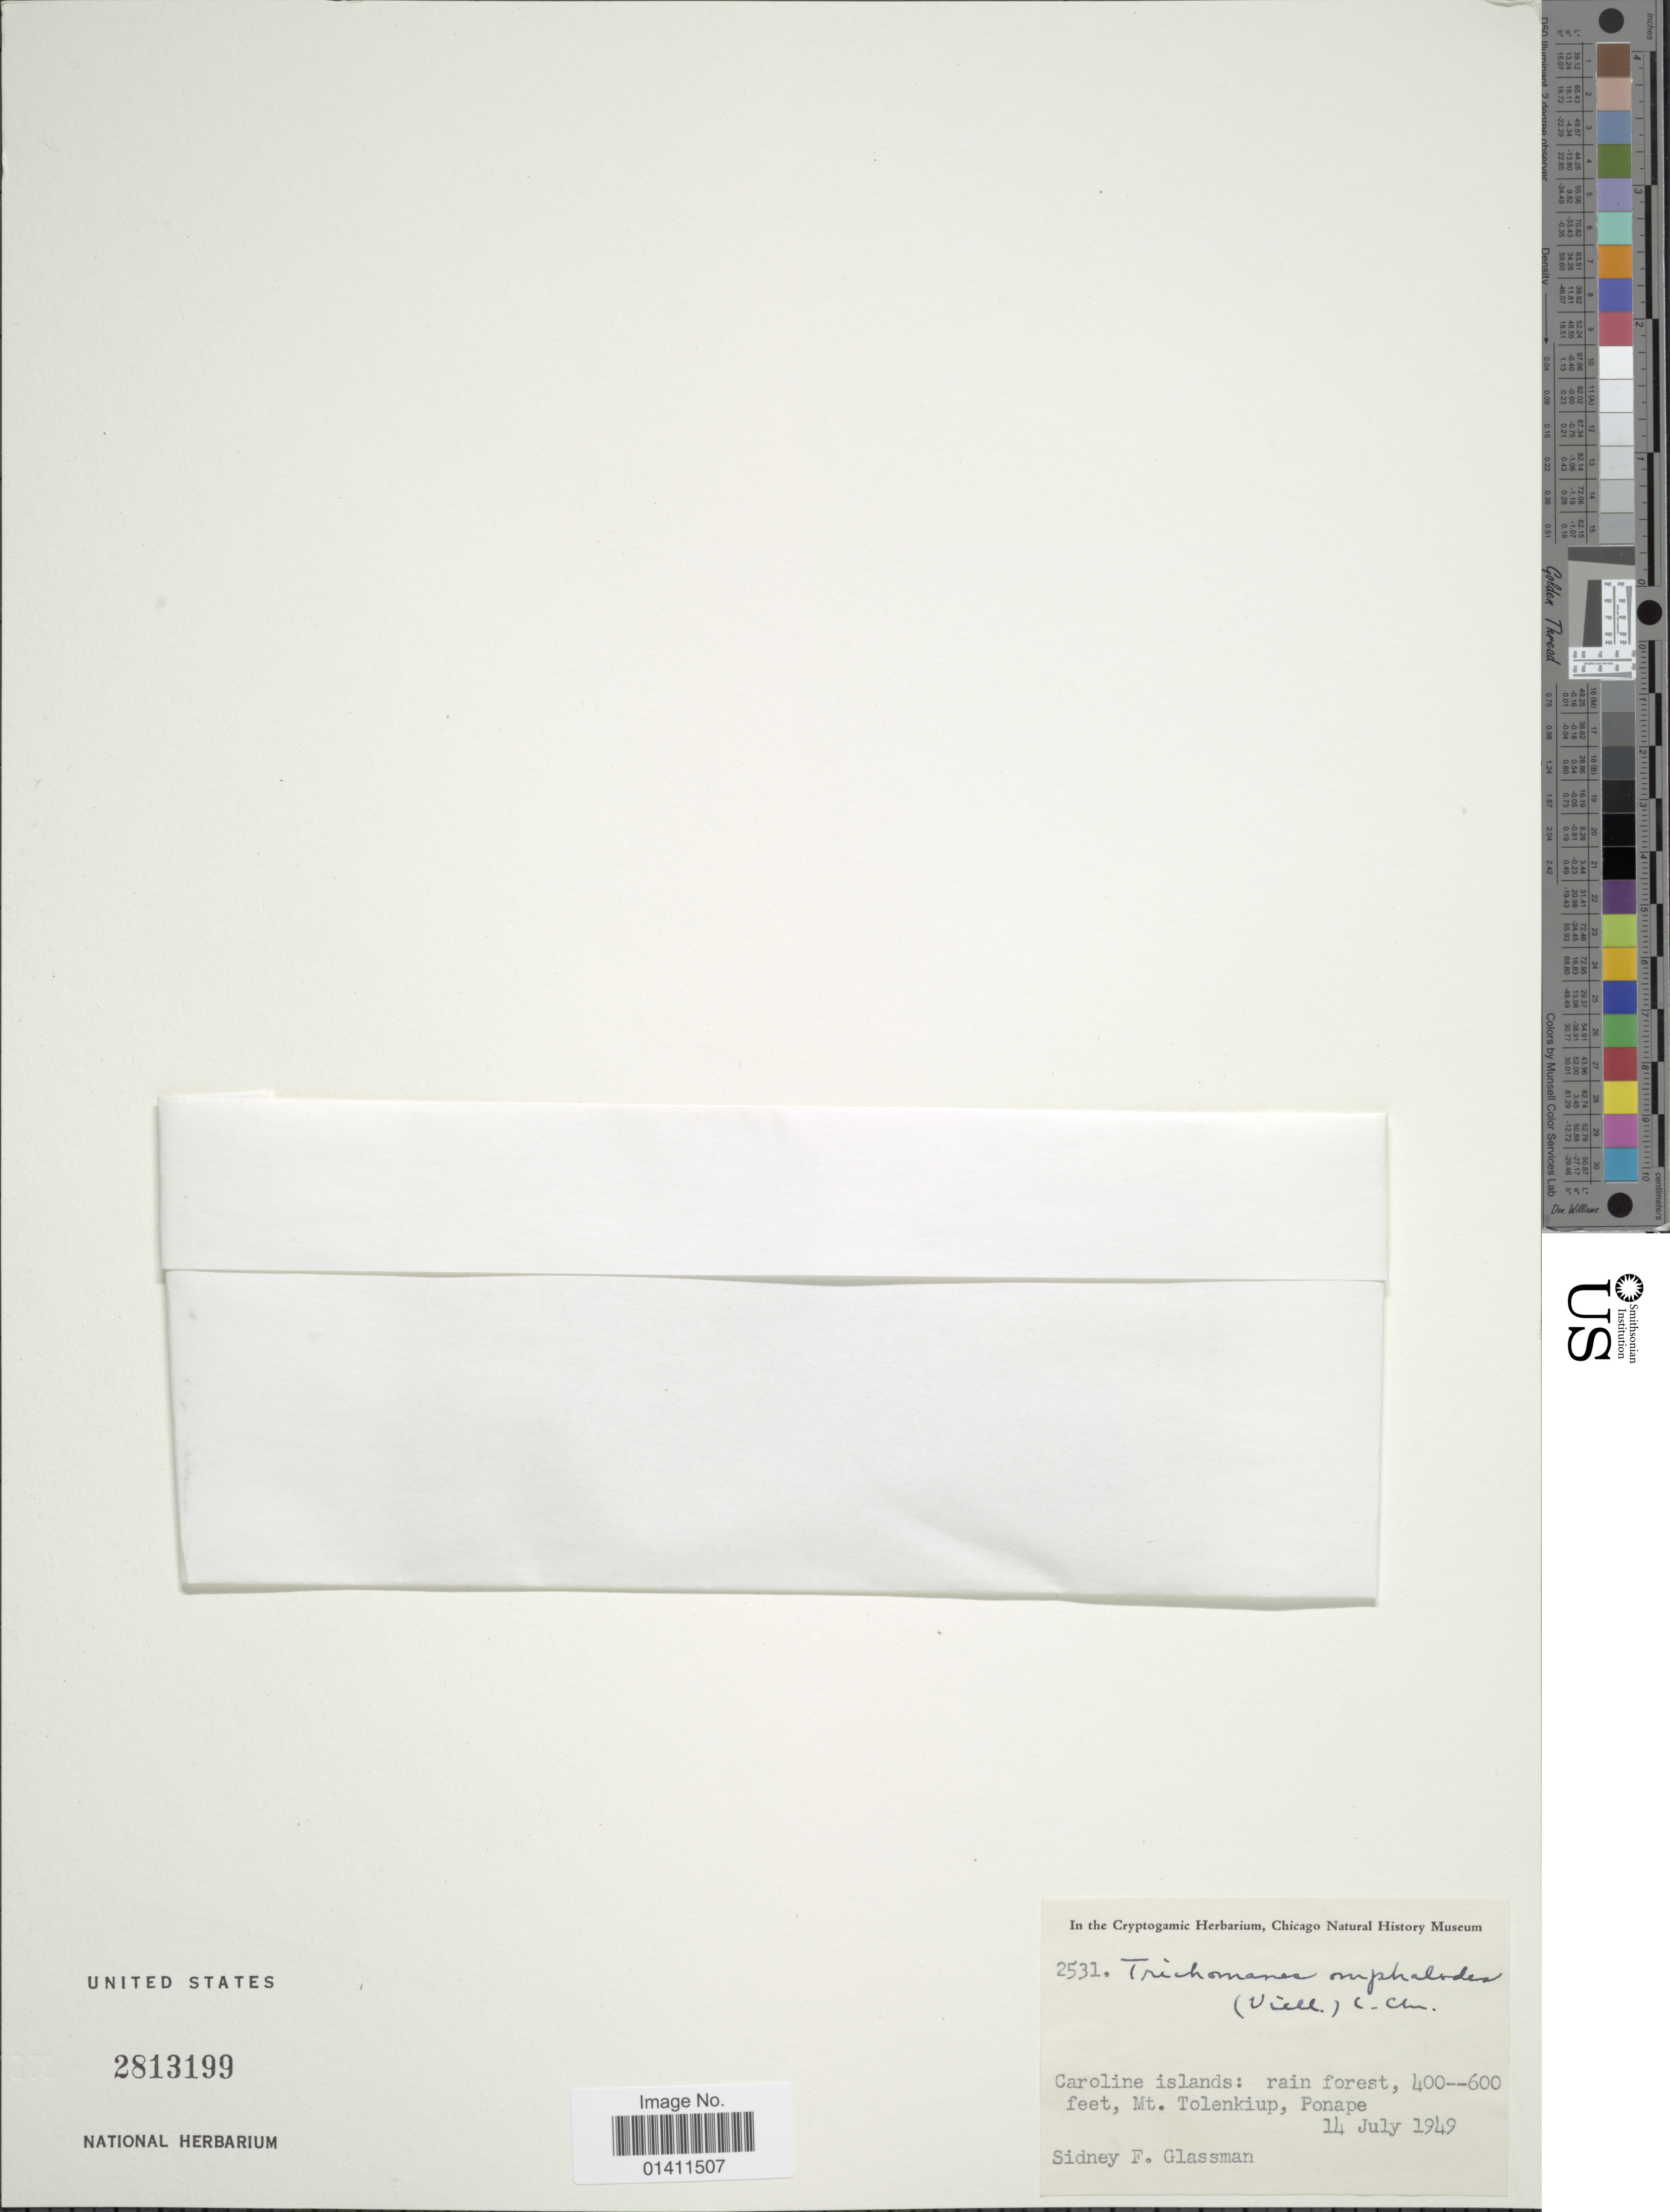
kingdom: Plantae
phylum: Tracheophyta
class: Polypodiopsida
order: Hymenophyllales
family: Hymenophyllaceae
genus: Didymoglossum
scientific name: Didymoglossum tahitense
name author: (Nadeaud) Ebihara & K. Iwats.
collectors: S. F. Glassman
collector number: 2531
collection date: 1949-07-14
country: Micronesia, Federated States of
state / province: Pohnpei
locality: Caroline islands. Mt. Tolenkiup, Ponape.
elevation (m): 122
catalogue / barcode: US 2813199